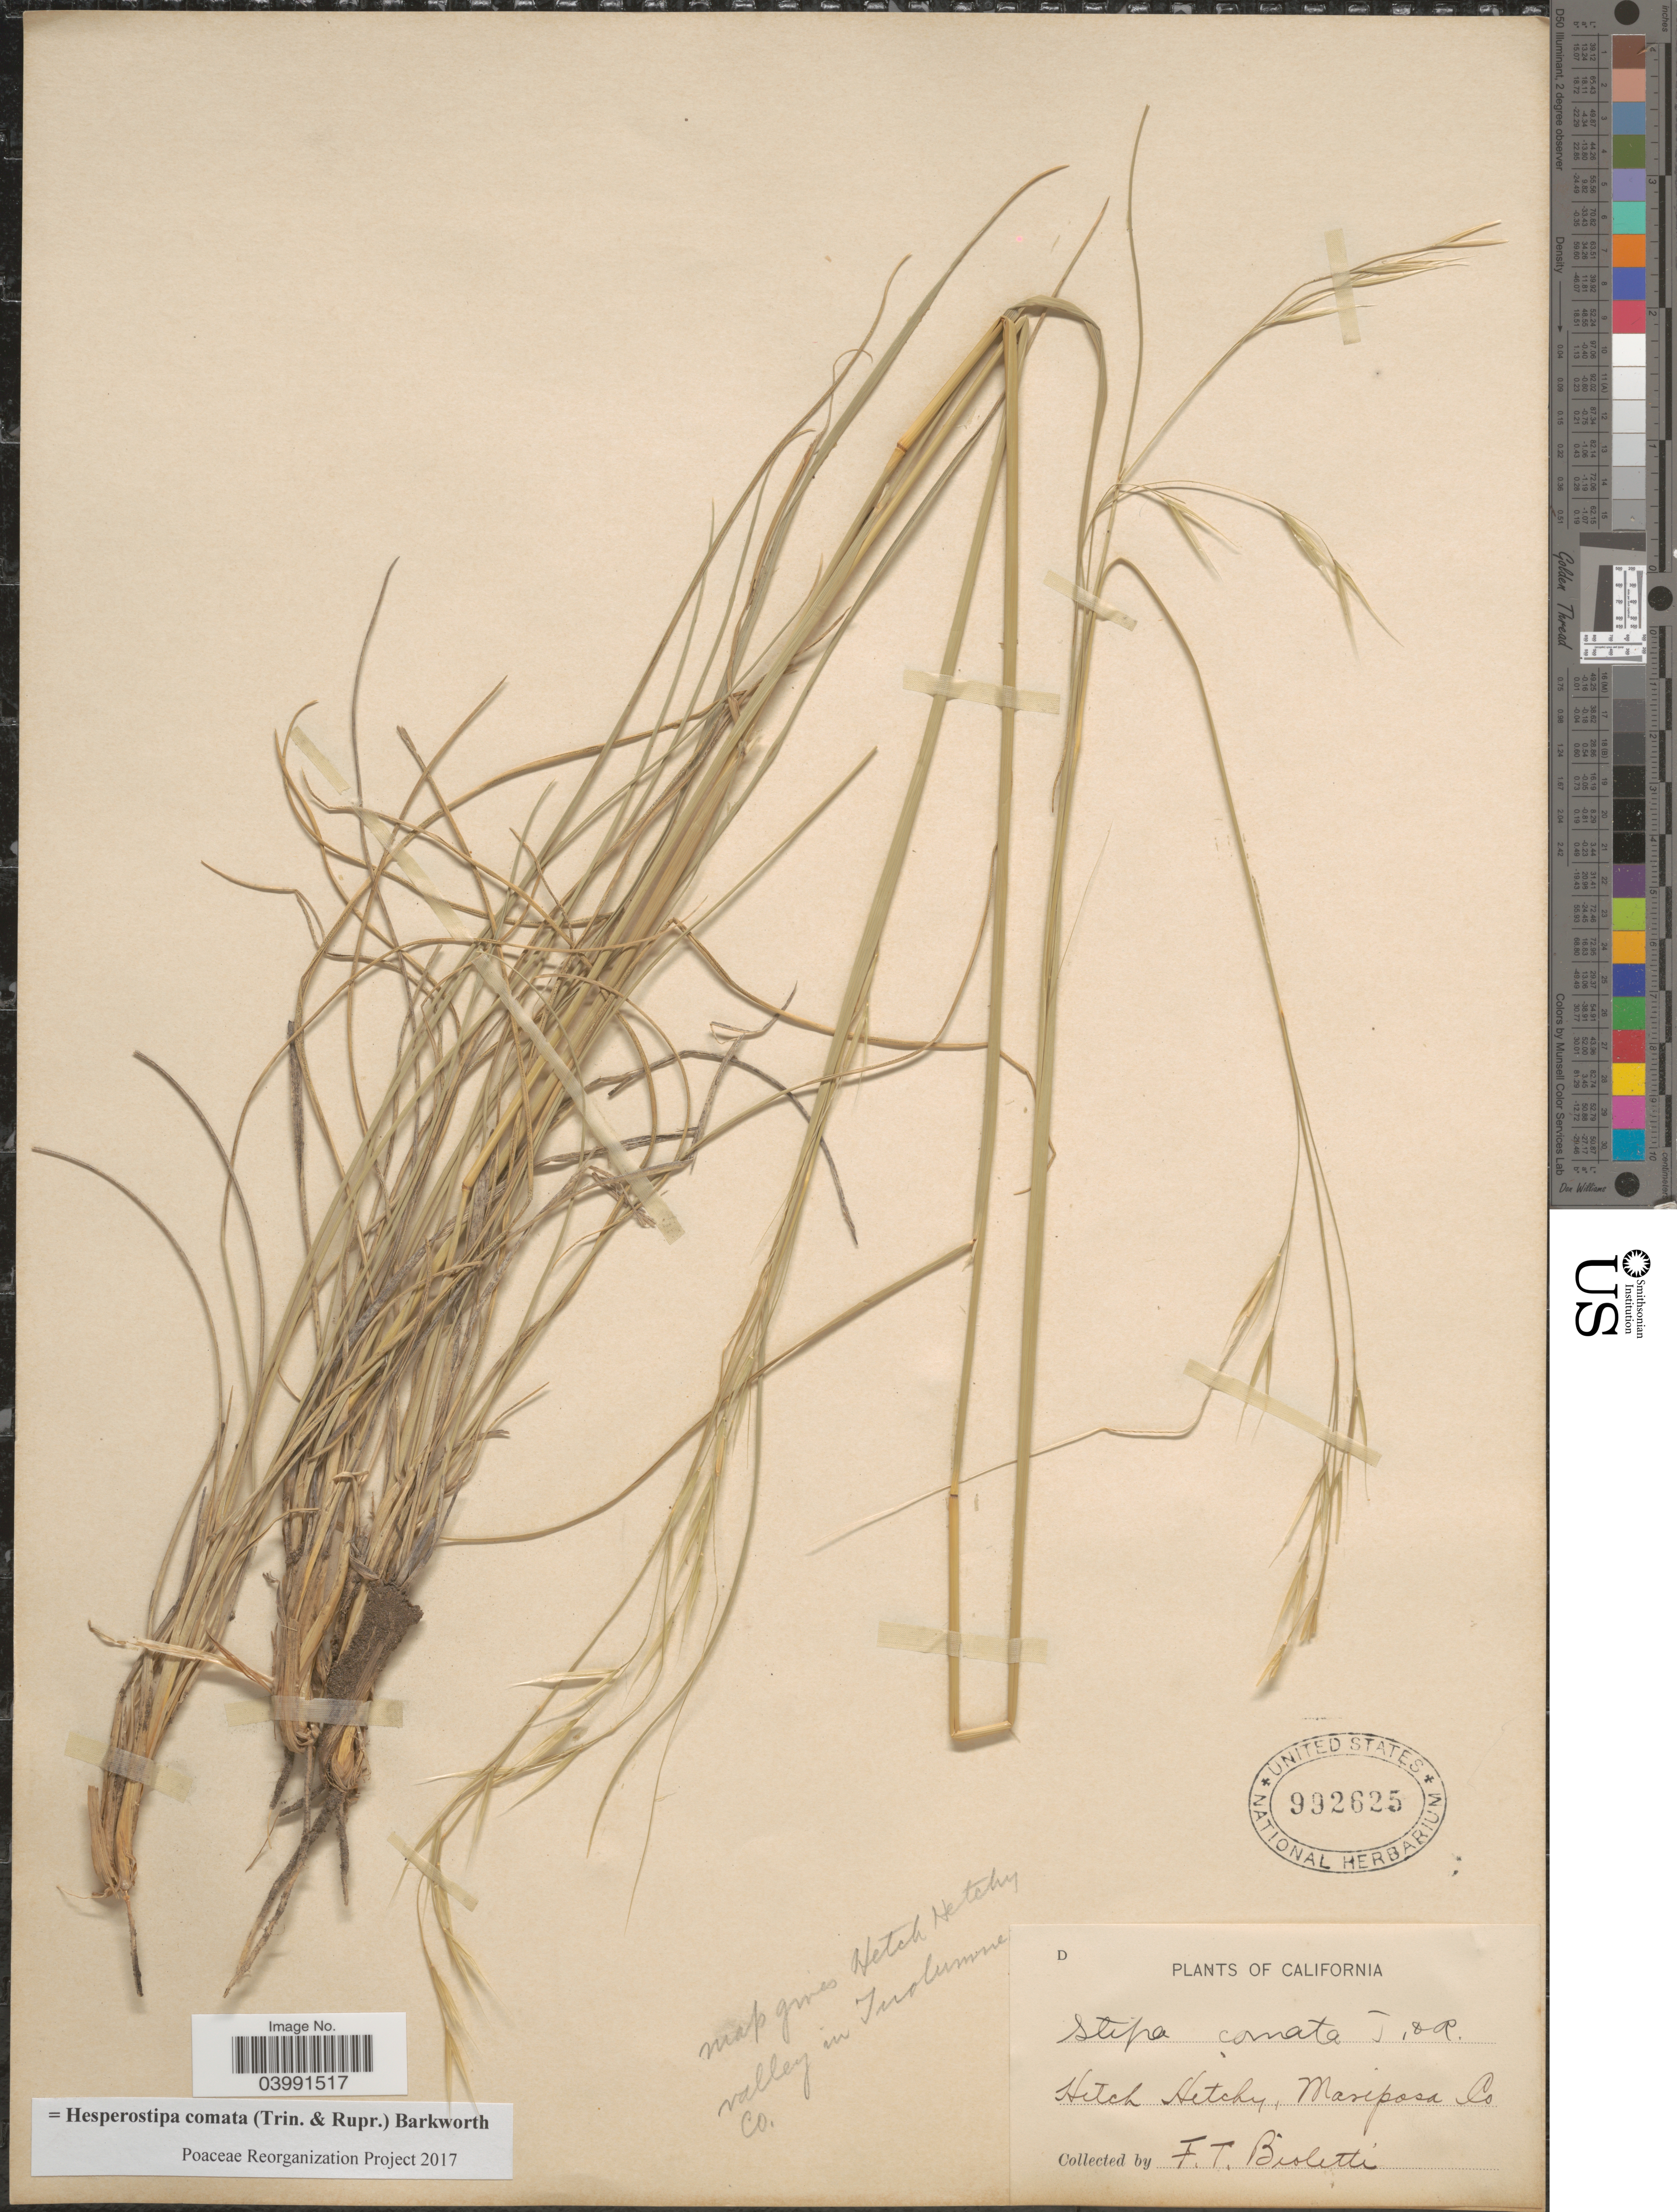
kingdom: Plantae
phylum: Tracheophyta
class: Liliopsida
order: Poales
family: Poaceae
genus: Hesperostipa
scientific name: Hesperostipa comata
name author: (Trin. & Rupr.) Barkworth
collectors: F. T. Bioletti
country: United States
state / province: California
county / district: Tuolumne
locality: Map gives Hetch Hetchy valley in Tuolumne Co. Hetch Hetchy, Mariposa Co.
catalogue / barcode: US 992625